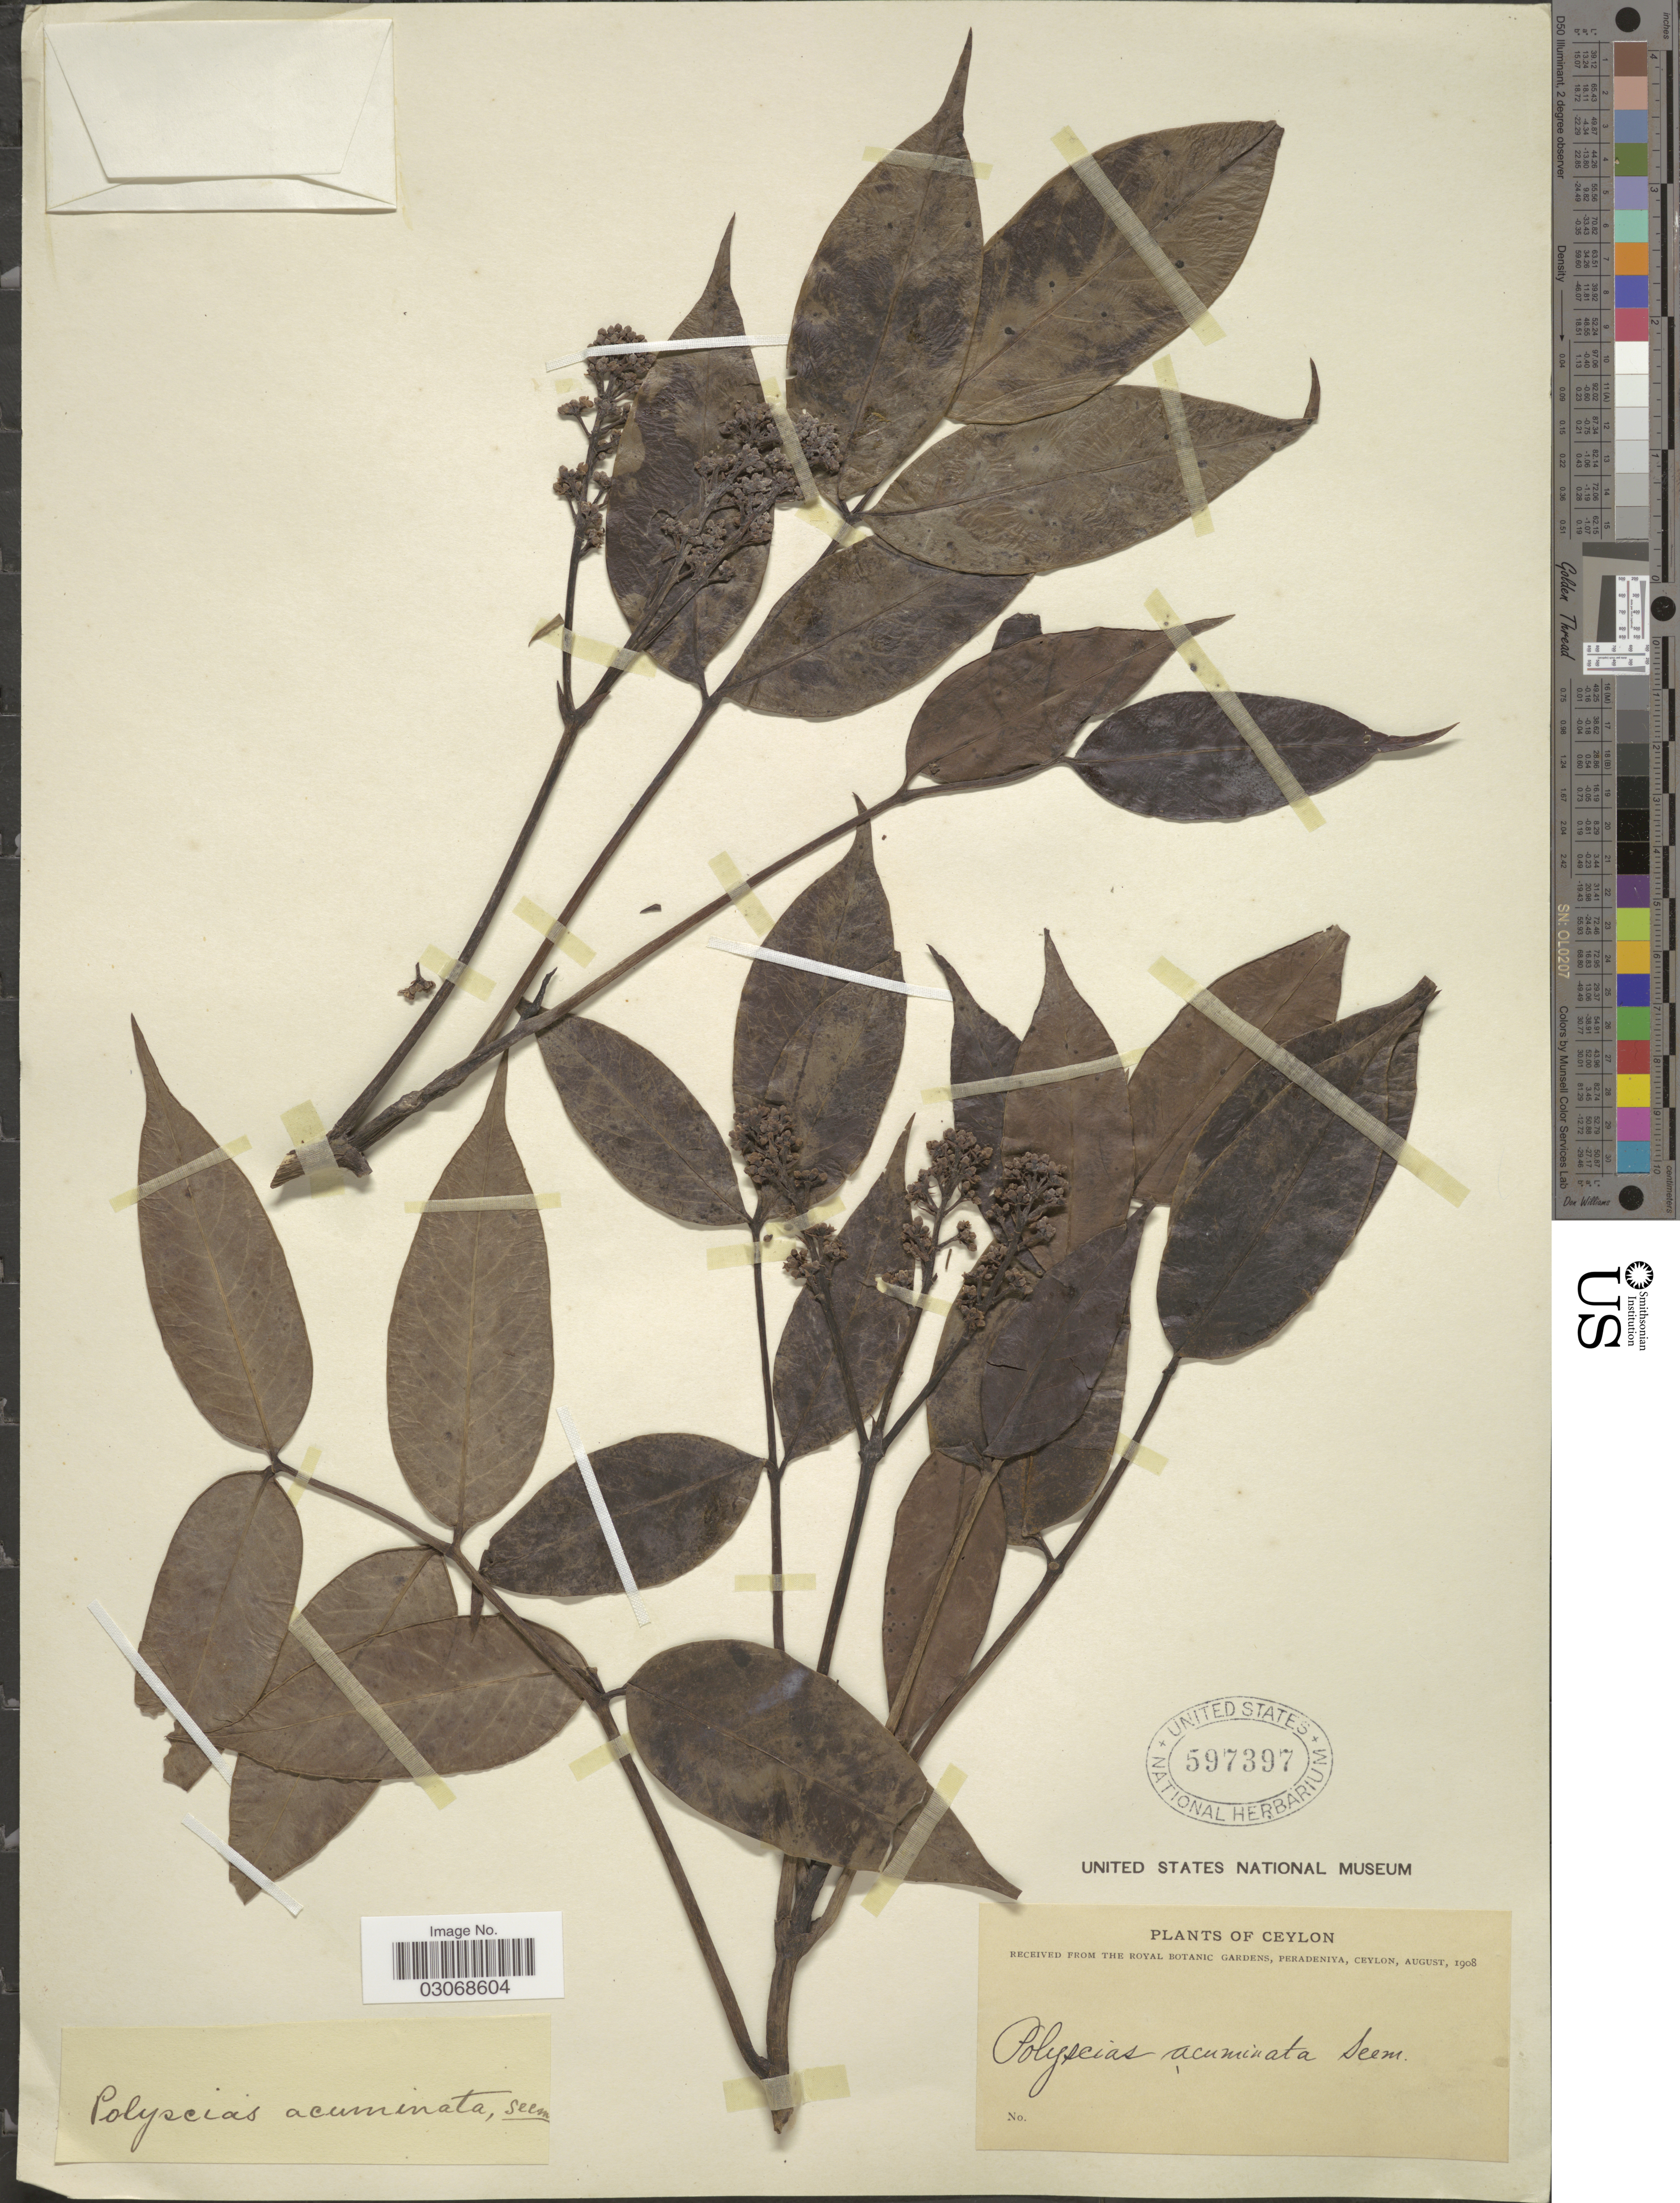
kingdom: Plantae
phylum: Tracheophyta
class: Magnoliopsida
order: Apiales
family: Araliaceae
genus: Polyscias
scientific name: Polyscias acuminata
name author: (Wight) Seem.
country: Sri Lanka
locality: Ceylon.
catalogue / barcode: US 597397